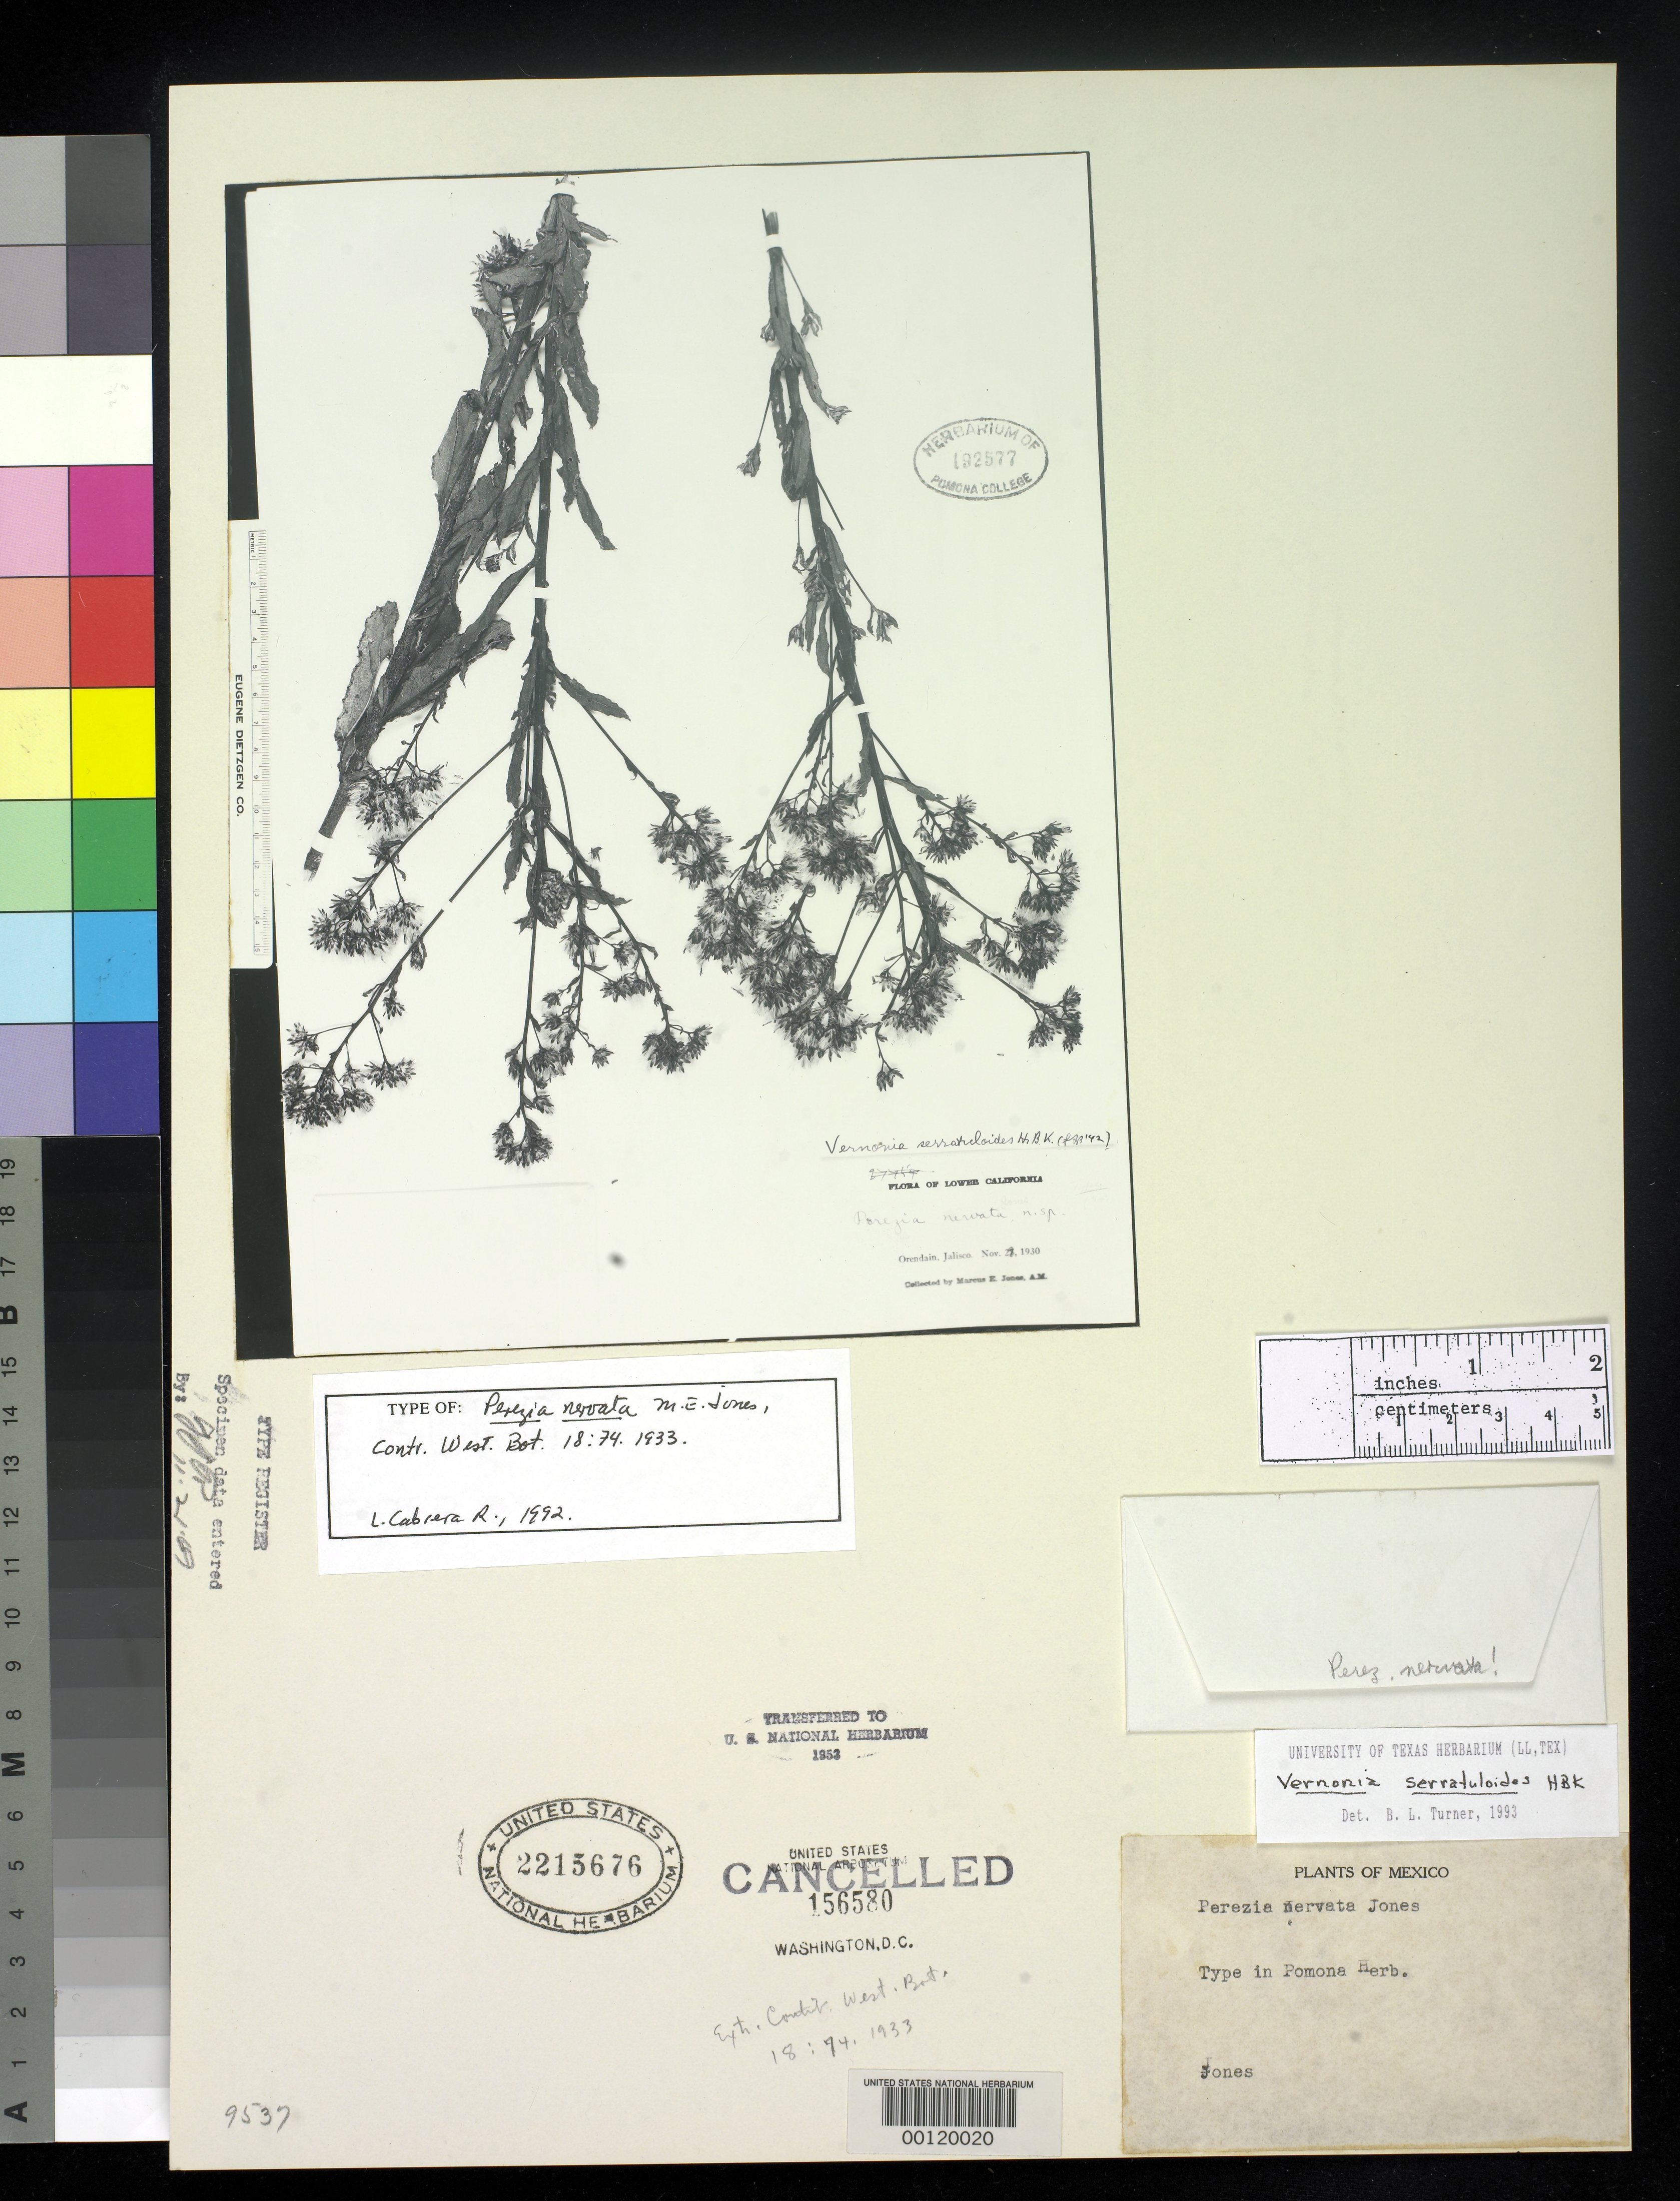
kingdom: Plantae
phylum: Tracheophyta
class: Magnoliopsida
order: Asterales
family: Asteraceae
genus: Perezia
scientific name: Perezia nervata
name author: M.E. Jones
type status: Possible Isotype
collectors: M. E. Jones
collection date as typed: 28 Nov 1930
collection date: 1930-11-28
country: Mexico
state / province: Jalisco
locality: Orendain.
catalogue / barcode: US 2215676